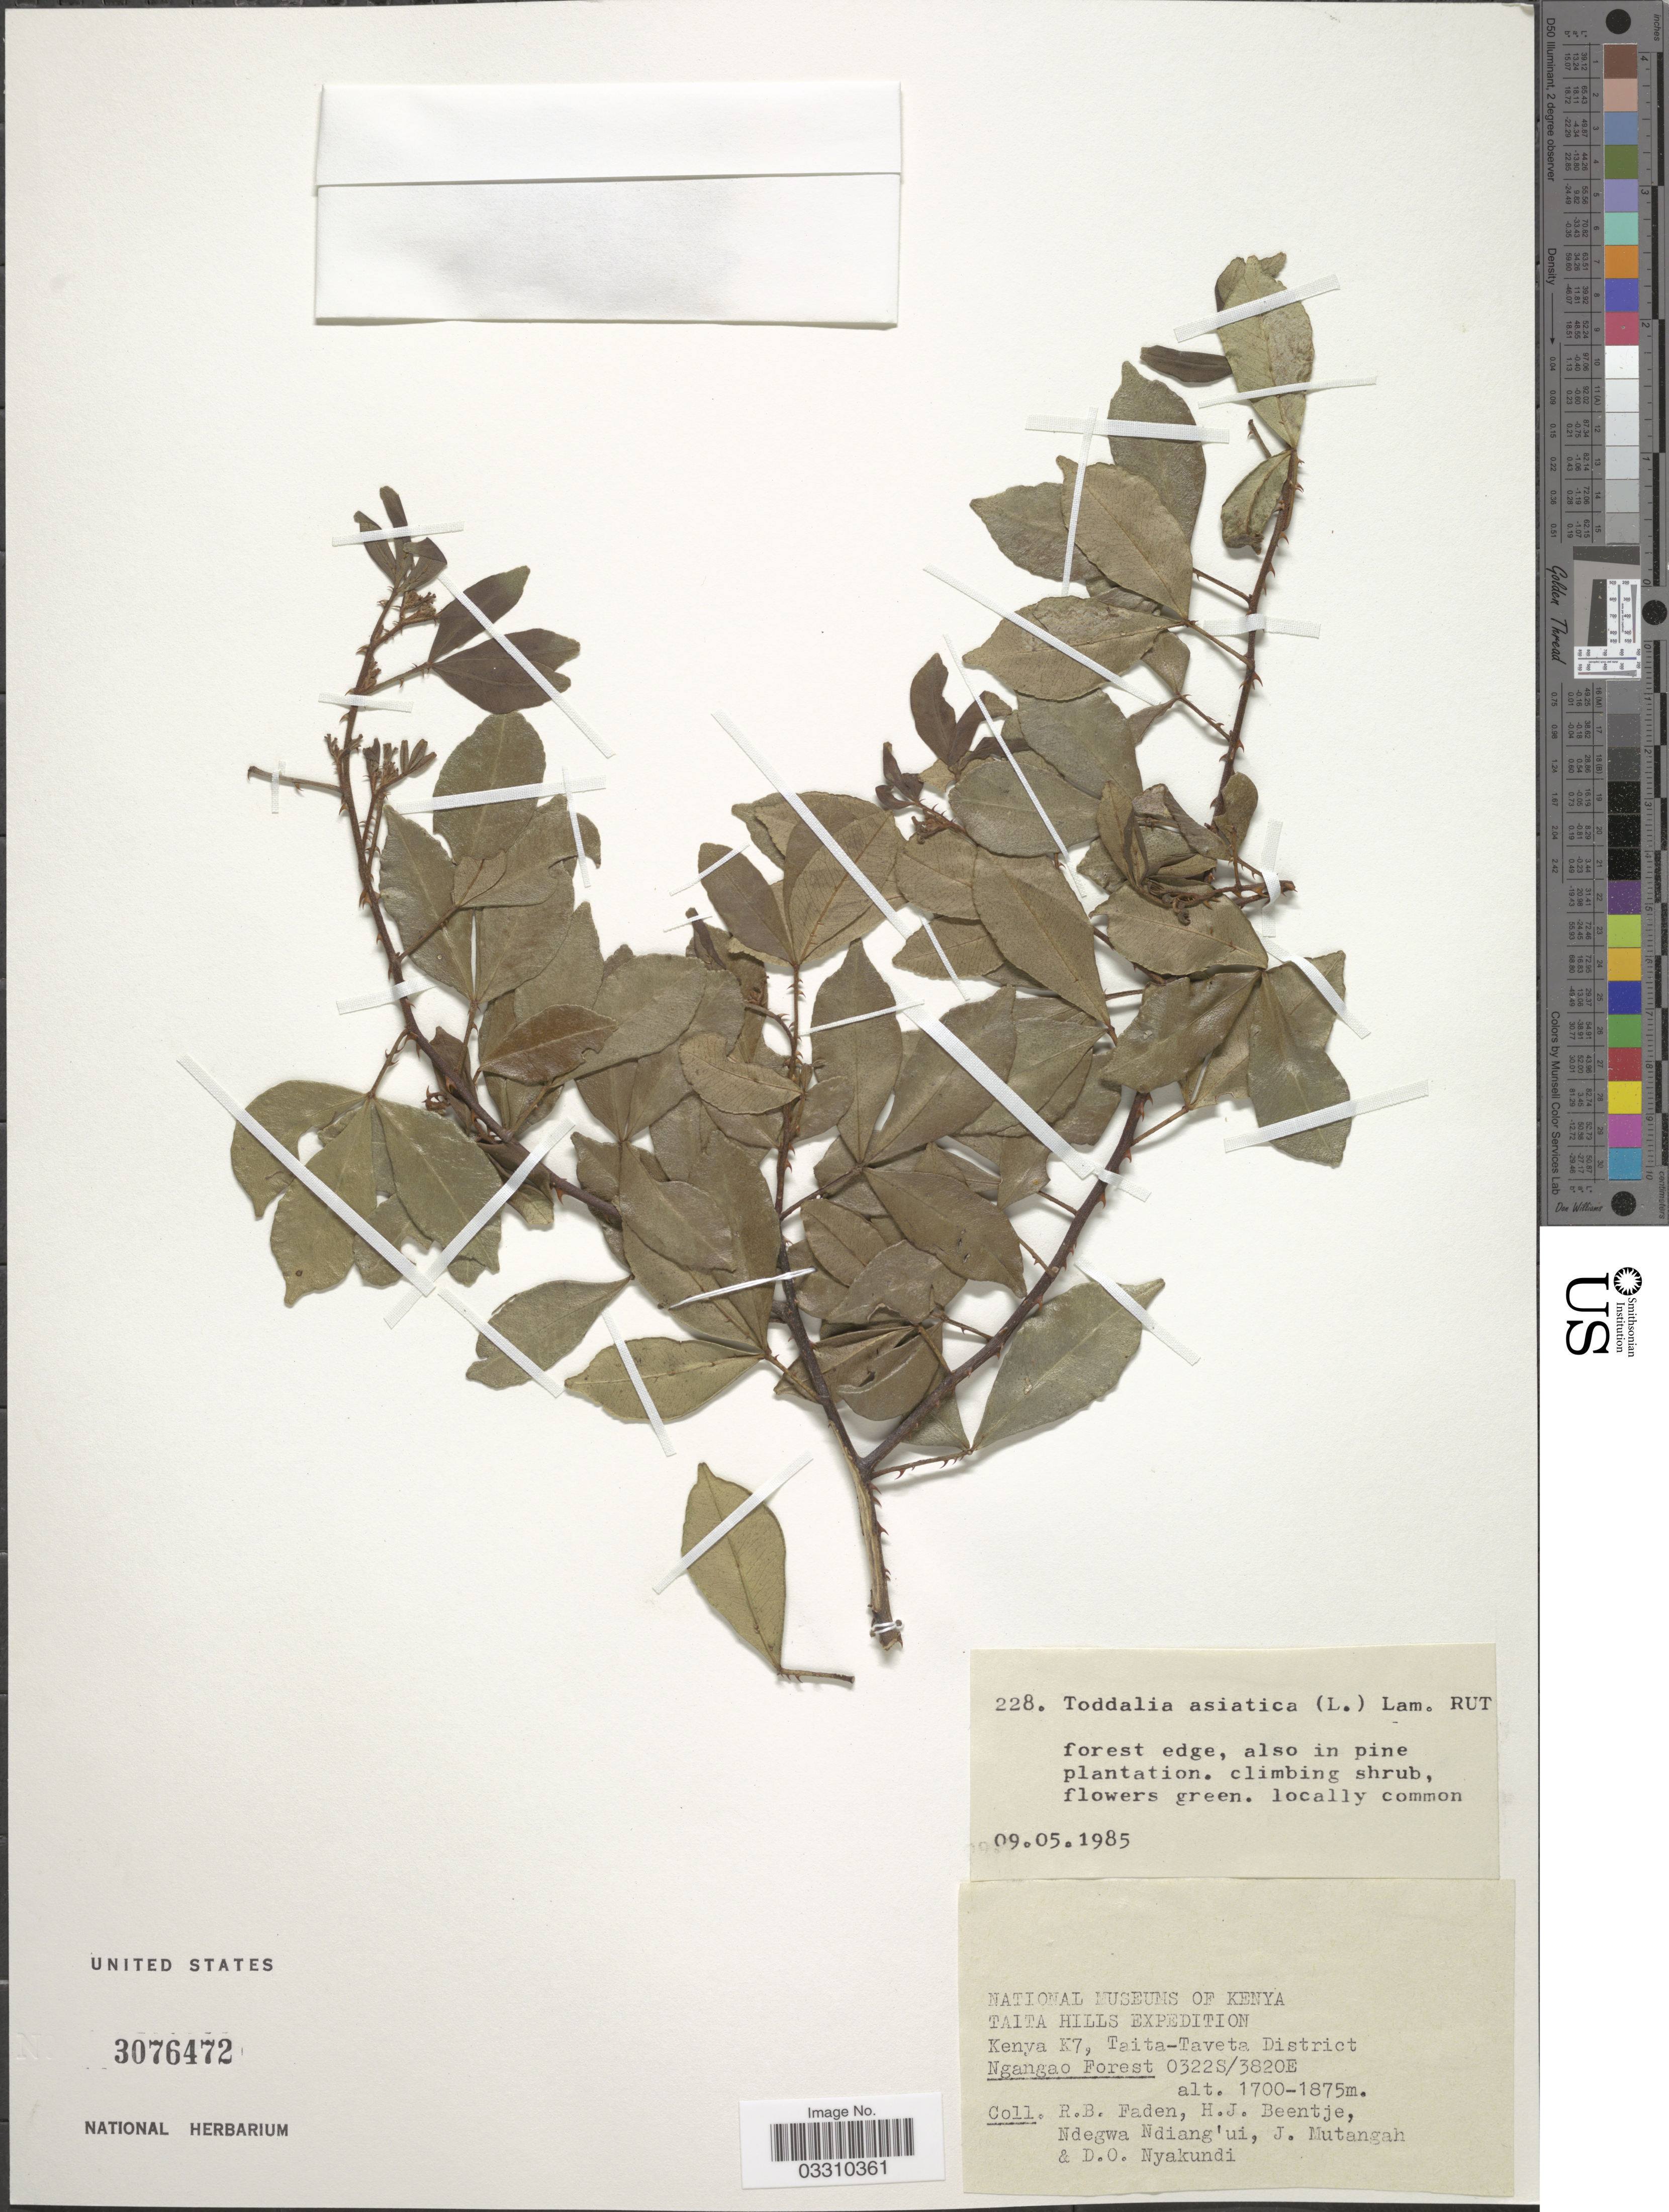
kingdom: Plantae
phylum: Tracheophyta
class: Magnoliopsida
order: Sapindales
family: Rutaceae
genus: Zanthoxylum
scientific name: Zanthoxylum asiaticum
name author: (L.) Appelhans et al.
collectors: R. B. Faden, H. J. Beentje, Ndegwa Ndiang'ui, J. Mutangah & D. Nyakundi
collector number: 228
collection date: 1985-05-09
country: Kenya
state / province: Taita Taveta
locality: Taita Hills, Kenya K7, Taita-Taveta District, Ngangao Forest.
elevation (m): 1700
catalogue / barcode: US 3076472